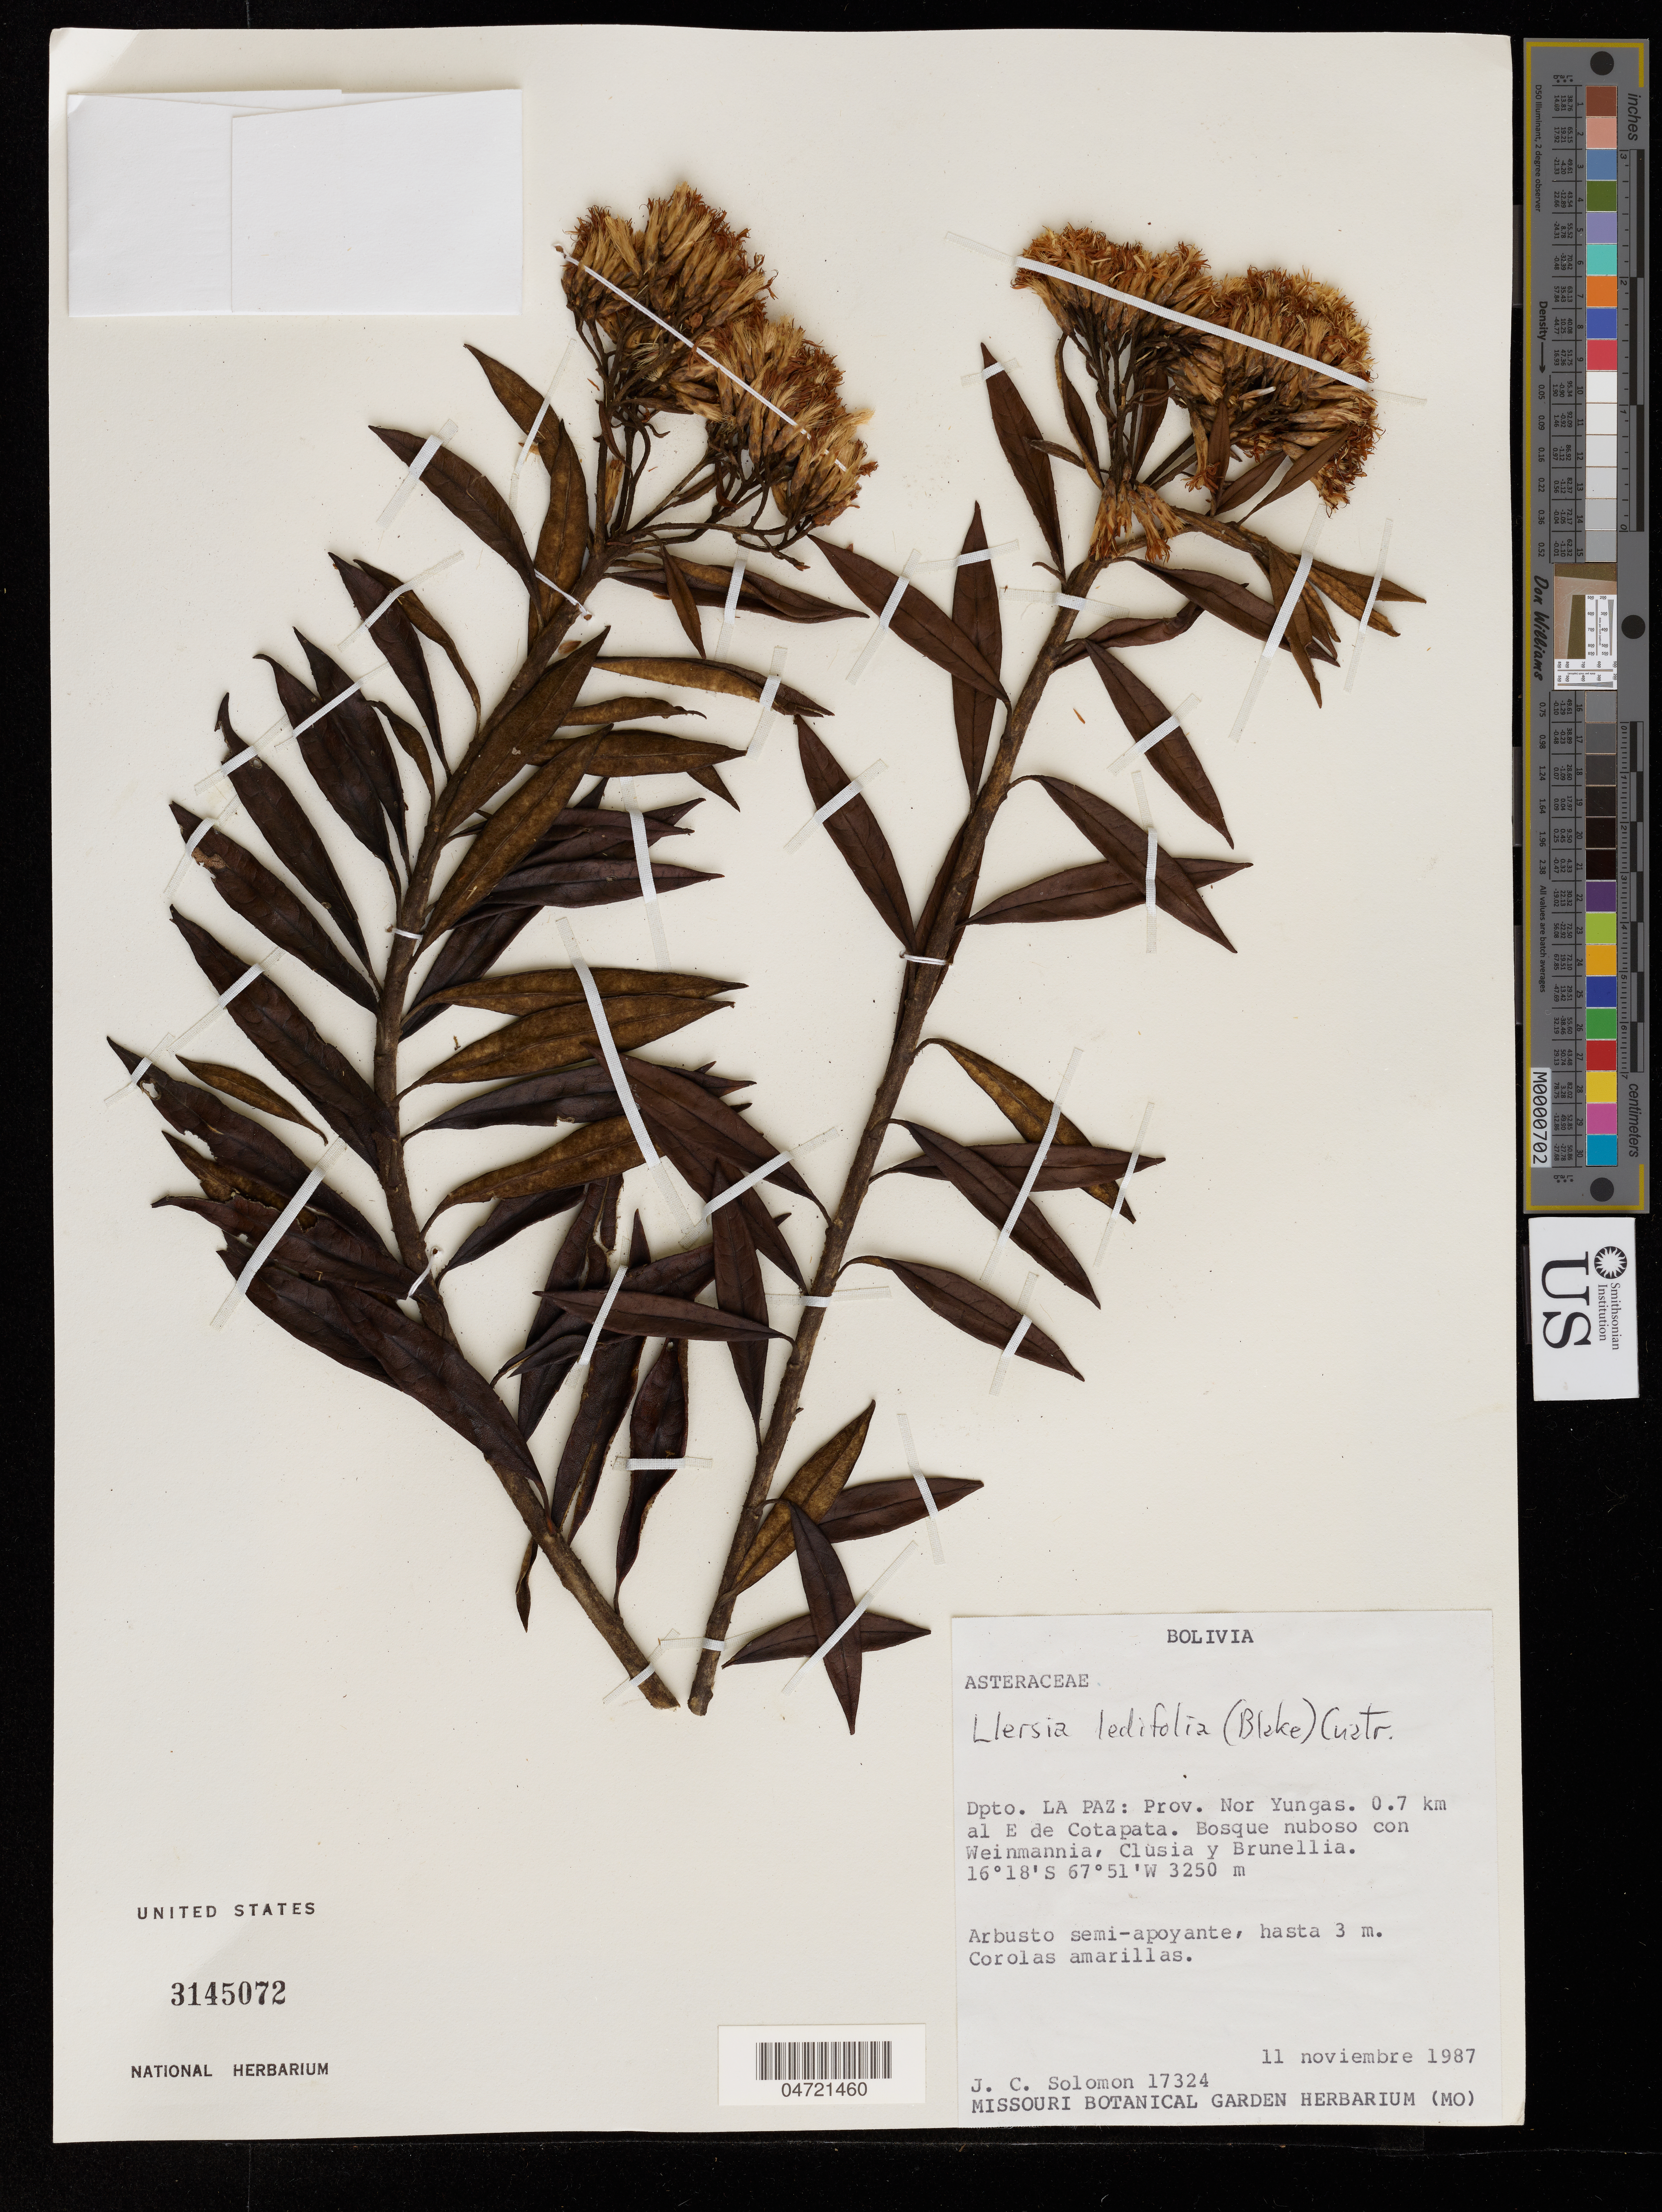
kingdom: Plantae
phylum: Tracheophyta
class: Magnoliopsida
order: Asterales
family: Asteraceae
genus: Llerasia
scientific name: Llerasia ledifolia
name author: (Blake) Cuatrec.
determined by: Robinson, Harold E., (US)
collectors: J. C. Solomon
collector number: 17324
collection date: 1987-11-11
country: Bolivia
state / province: La Paz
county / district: Nor Yungas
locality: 0.7 km al E de Cotapata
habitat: Bosque nuboso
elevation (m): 3250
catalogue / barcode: US 3145072